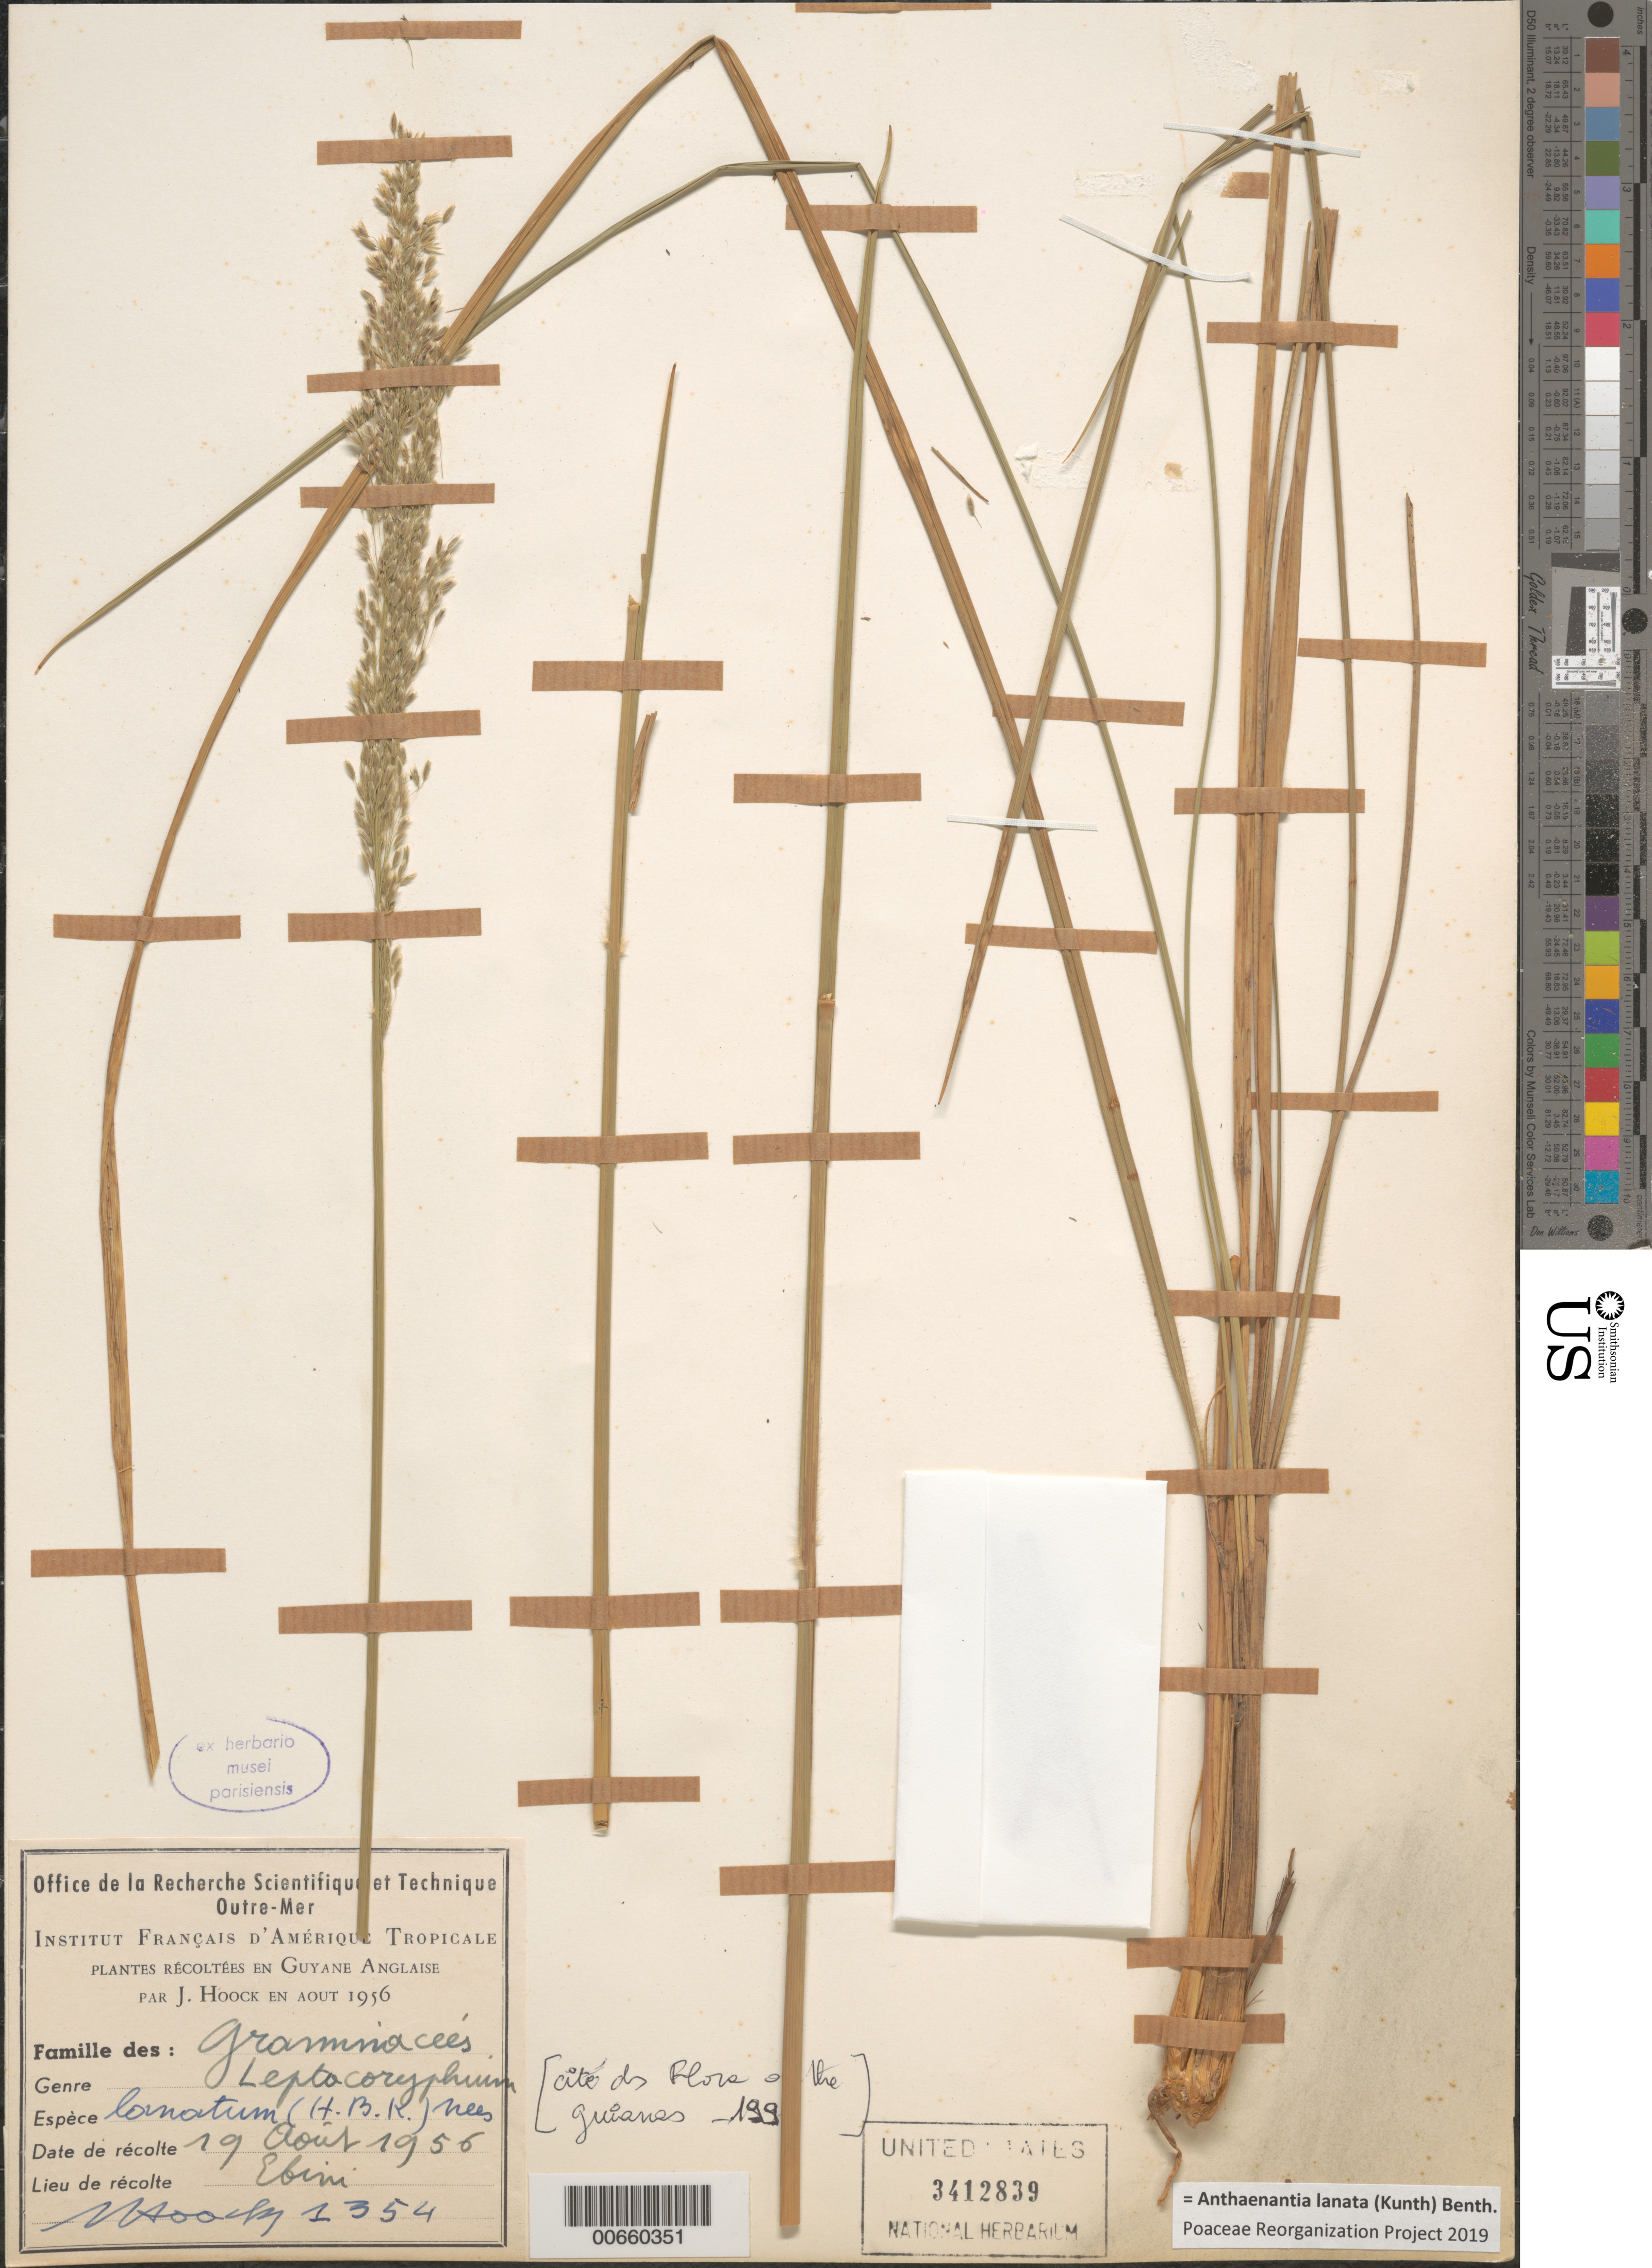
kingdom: Plantae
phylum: Tracheophyta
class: Liliopsida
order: Poales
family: Poaceae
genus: Leptocoryphium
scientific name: Leptocoryphium lanatum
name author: (Kunth) Nees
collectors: J. Hoock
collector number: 1354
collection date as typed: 19-Aug-56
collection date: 1956-08-19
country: Guyana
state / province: U. Demerara-Berbice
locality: Ebini Station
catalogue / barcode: US 3412839